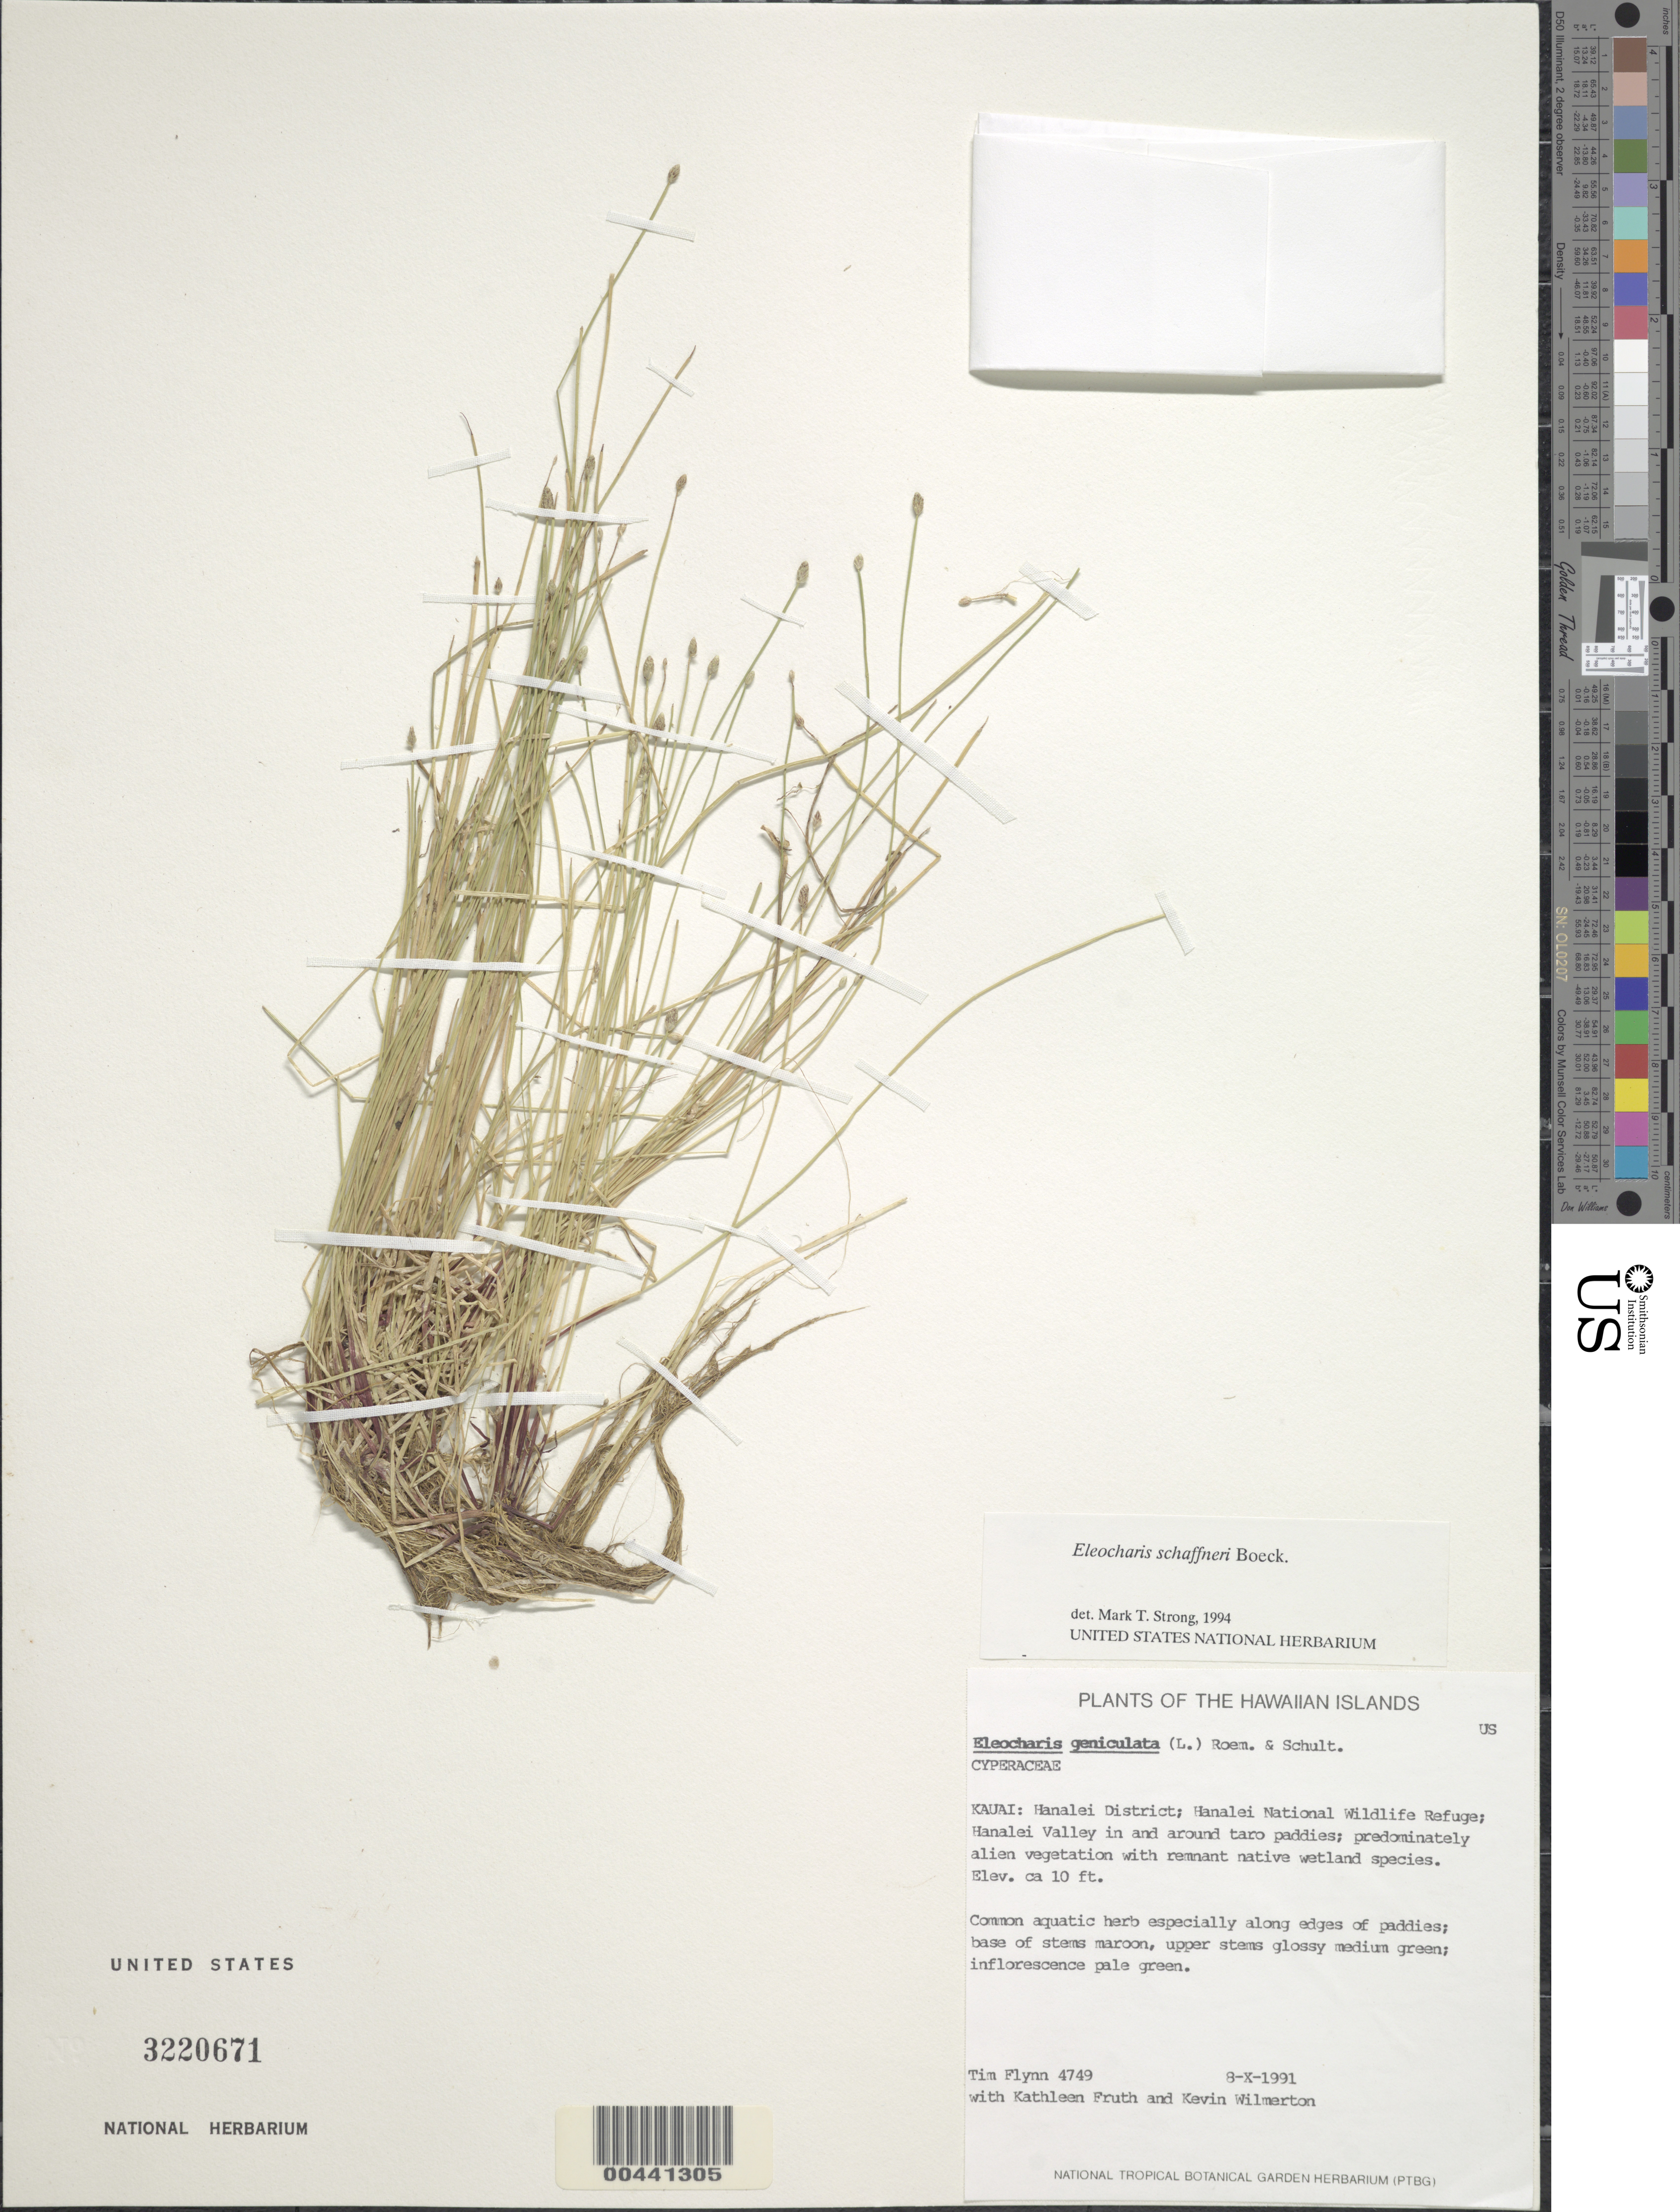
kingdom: Plantae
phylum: Tracheophyta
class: Liliopsida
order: Poales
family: Cyperaceae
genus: Eleocharis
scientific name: Eleocharis schaffneri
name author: Boeckeler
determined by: Strong, M. T., (US), Smithsonian Institution - National Museum of Natural History (UNITED STATES)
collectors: T. W. Flynn, K. Fruth & K. Wilmerton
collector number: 4749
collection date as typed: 8 Oct 1991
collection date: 1991-10-08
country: United States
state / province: Hawaii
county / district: Kauai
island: Kaua'i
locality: Hanalei Dist., Hanalei National Wildlife Refuge, Hanalei Valley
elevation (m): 3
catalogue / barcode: US 3220671